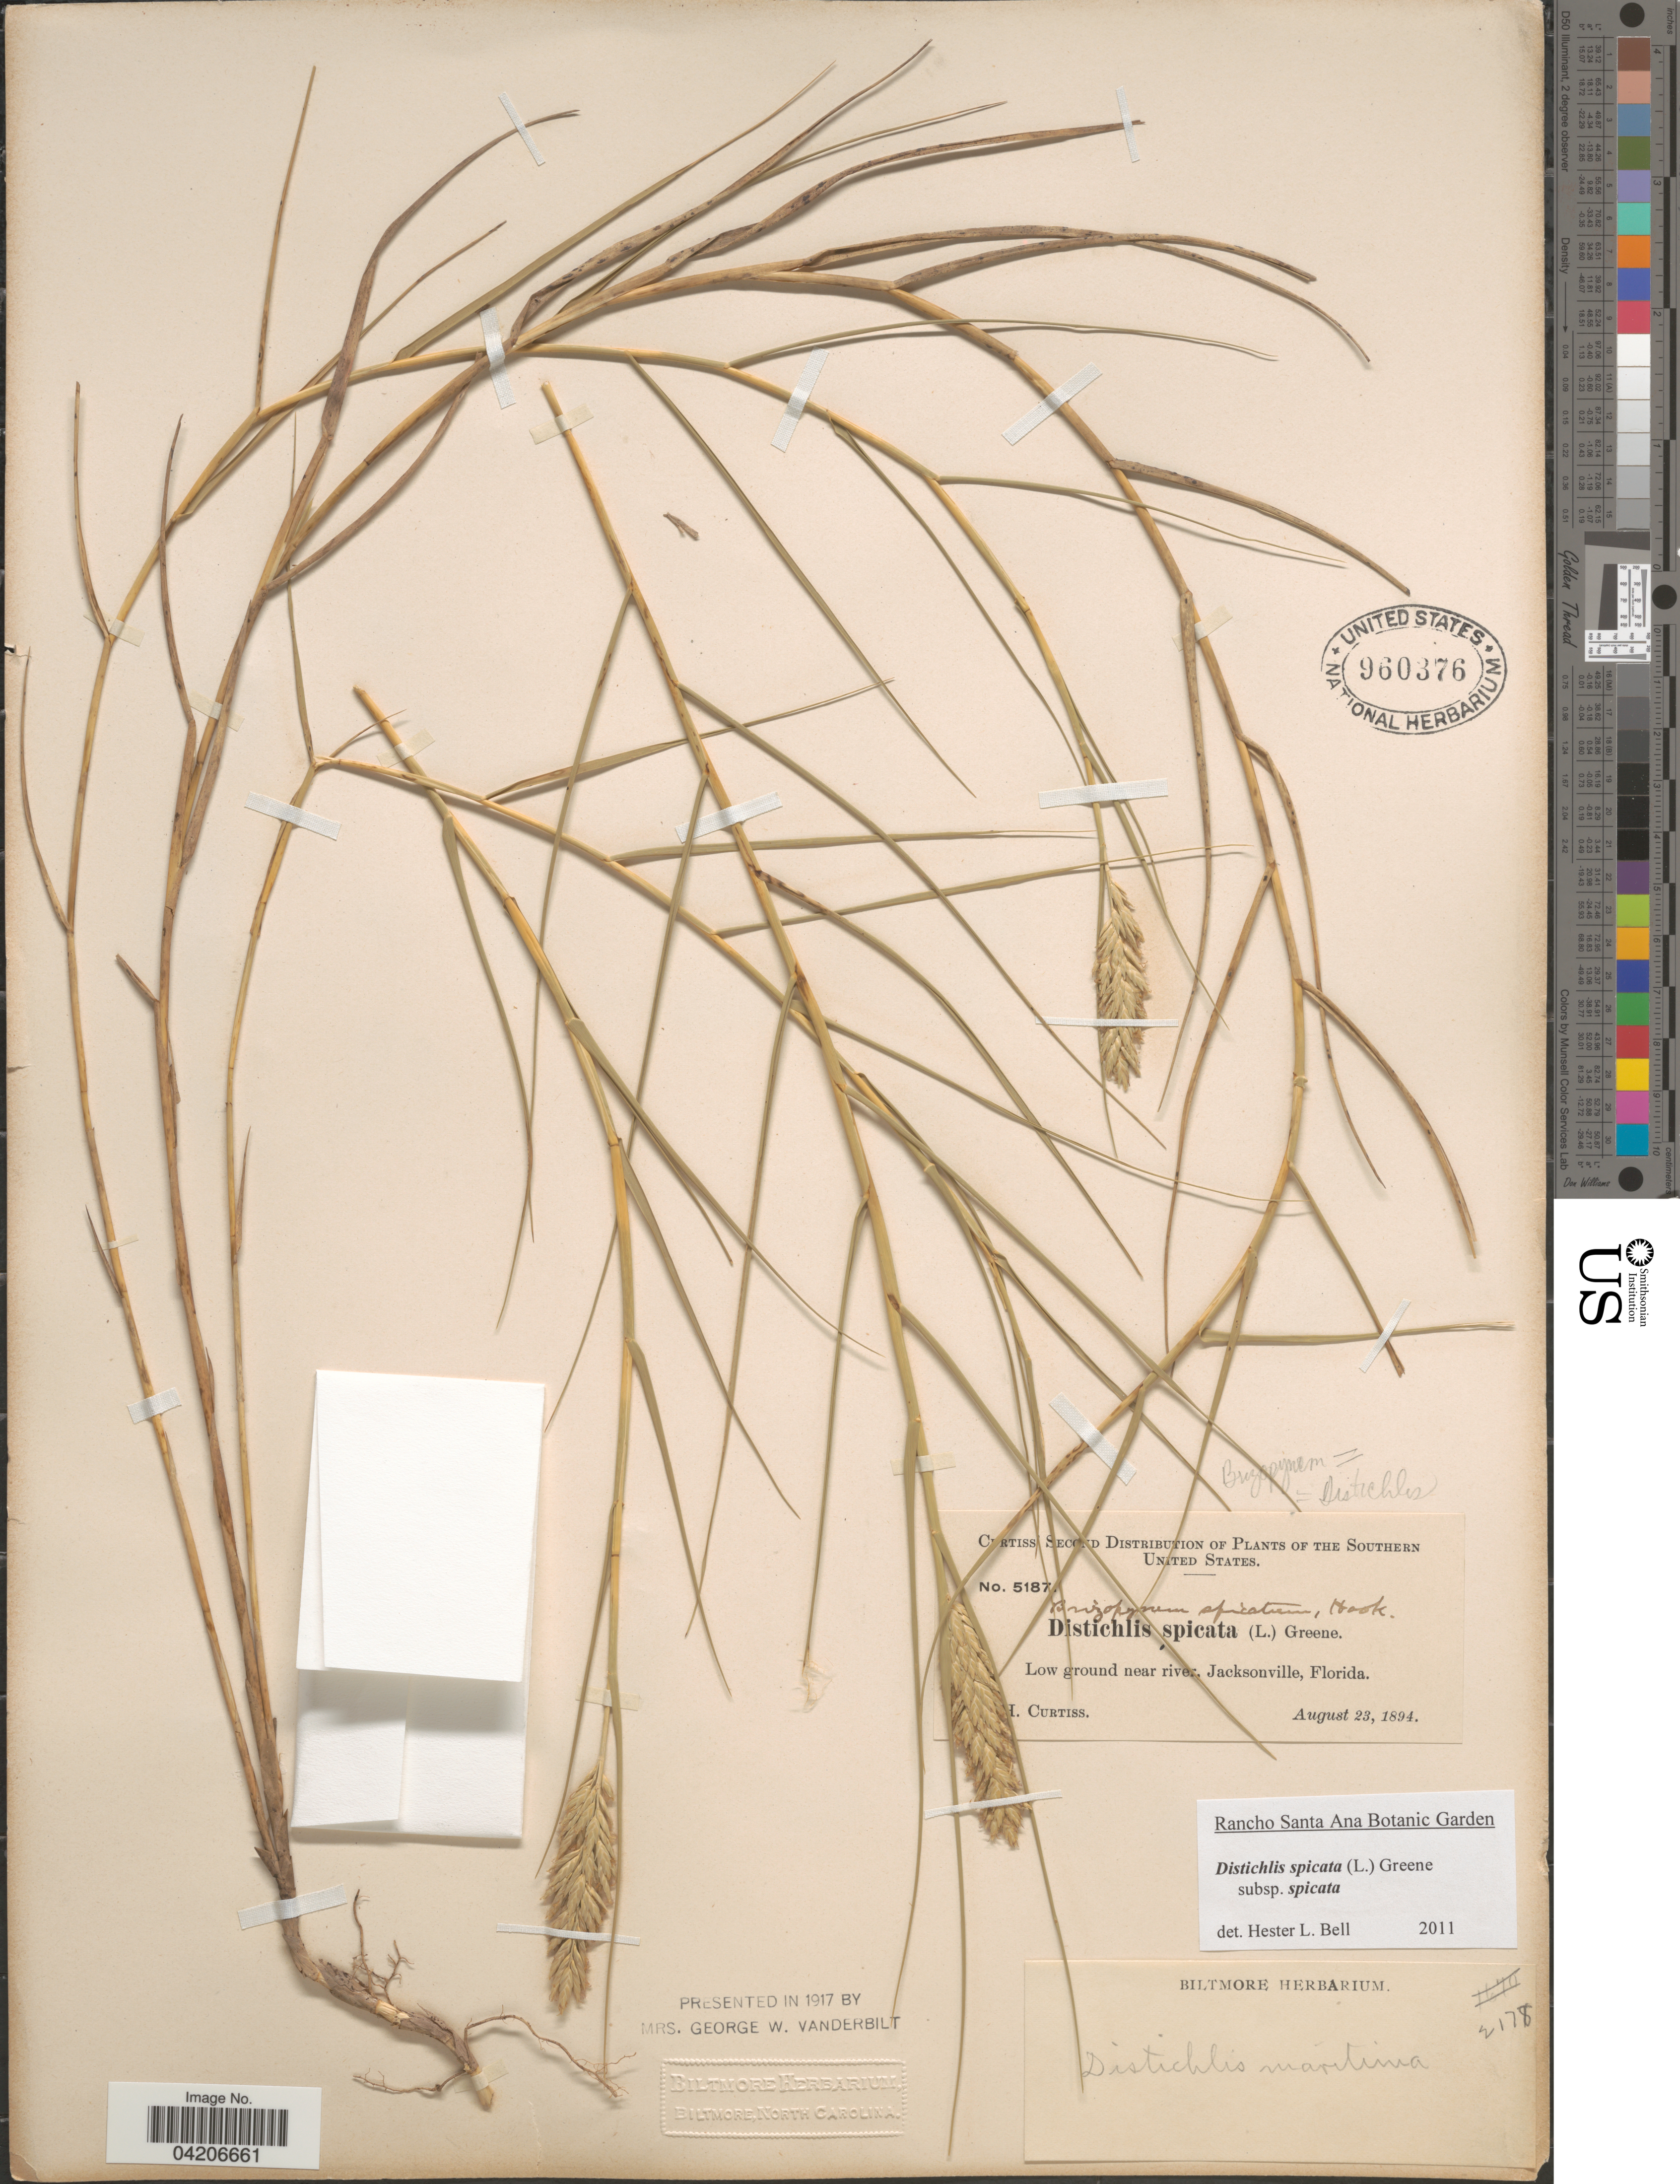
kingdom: Plantae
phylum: Tracheophyta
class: Liliopsida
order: Poales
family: Poaceae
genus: Distichlis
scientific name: Distichlis spicata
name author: (L.) Greene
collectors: A. Curtis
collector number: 5187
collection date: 1894-08-23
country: United States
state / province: Florida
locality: Southern United States. Low ground near river, Jacksonville.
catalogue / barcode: US 960376